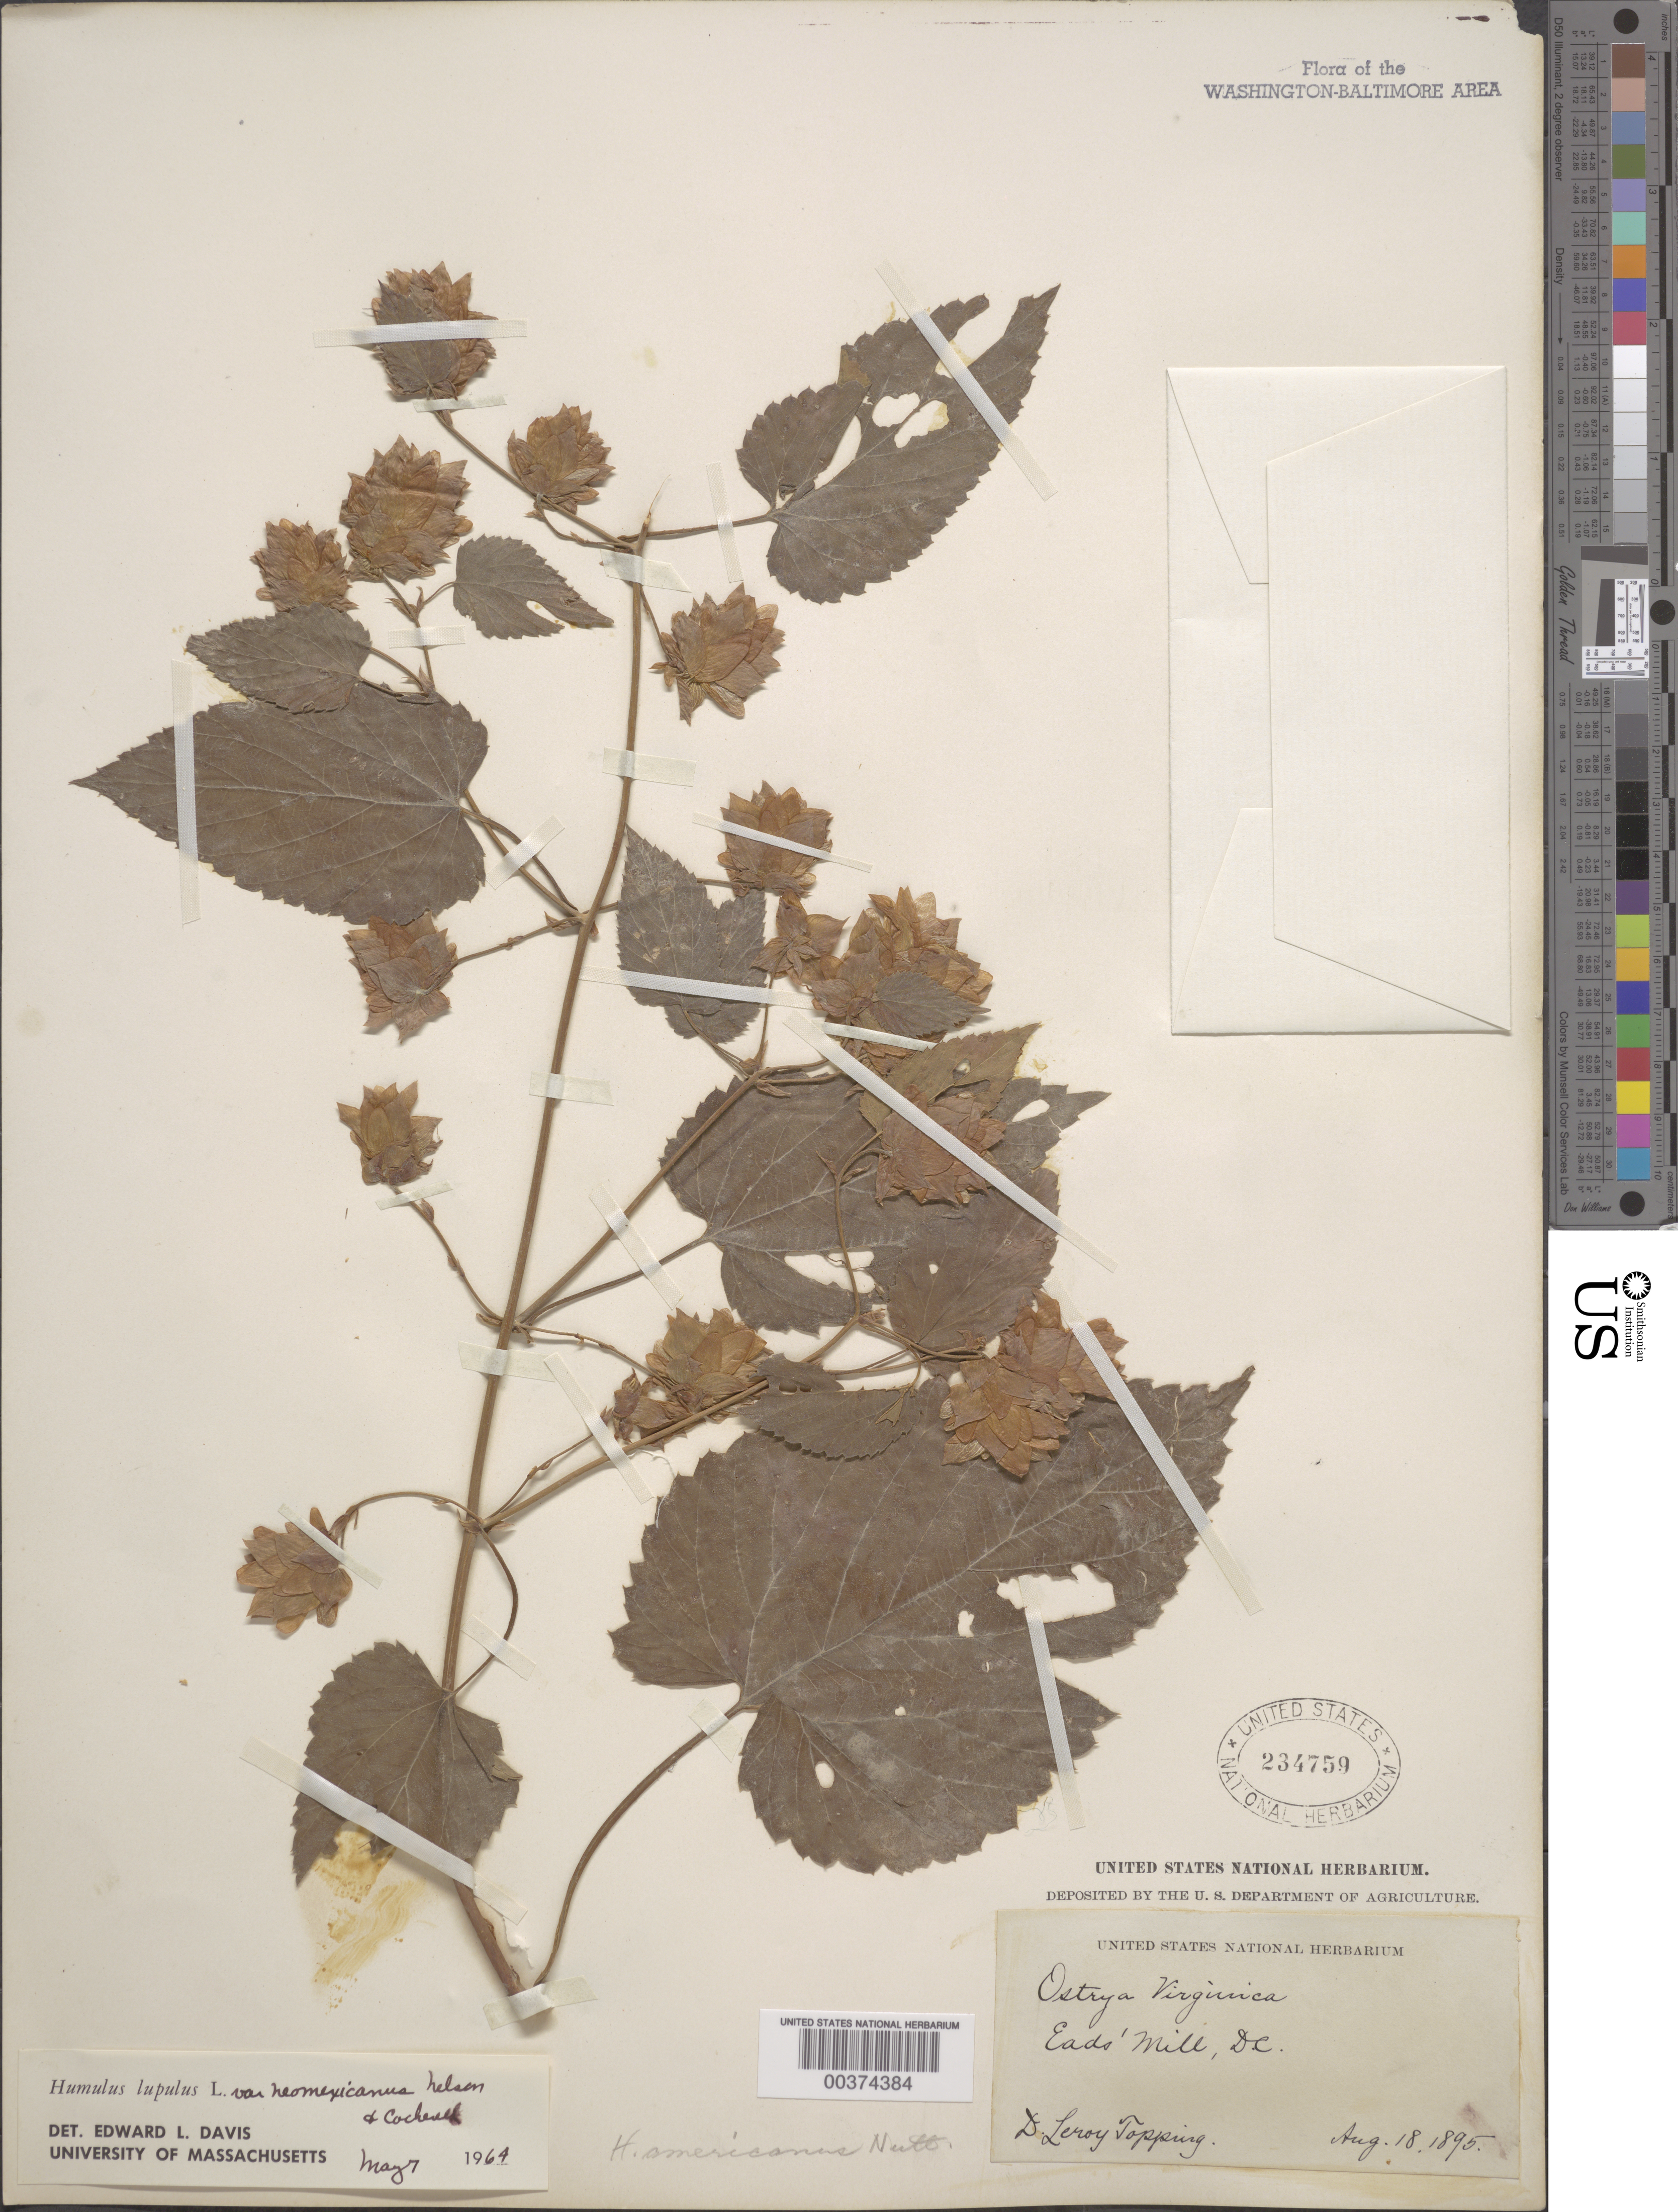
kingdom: Plantae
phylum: Tracheophyta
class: Magnoliopsida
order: Rosales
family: Cannabaceae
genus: Humulus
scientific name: Humulus lupulus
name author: L.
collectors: D. L. Topping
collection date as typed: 18 Aug 1895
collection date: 1895-08-18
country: United States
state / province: District of Columbia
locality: Eads Mill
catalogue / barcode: US 234759